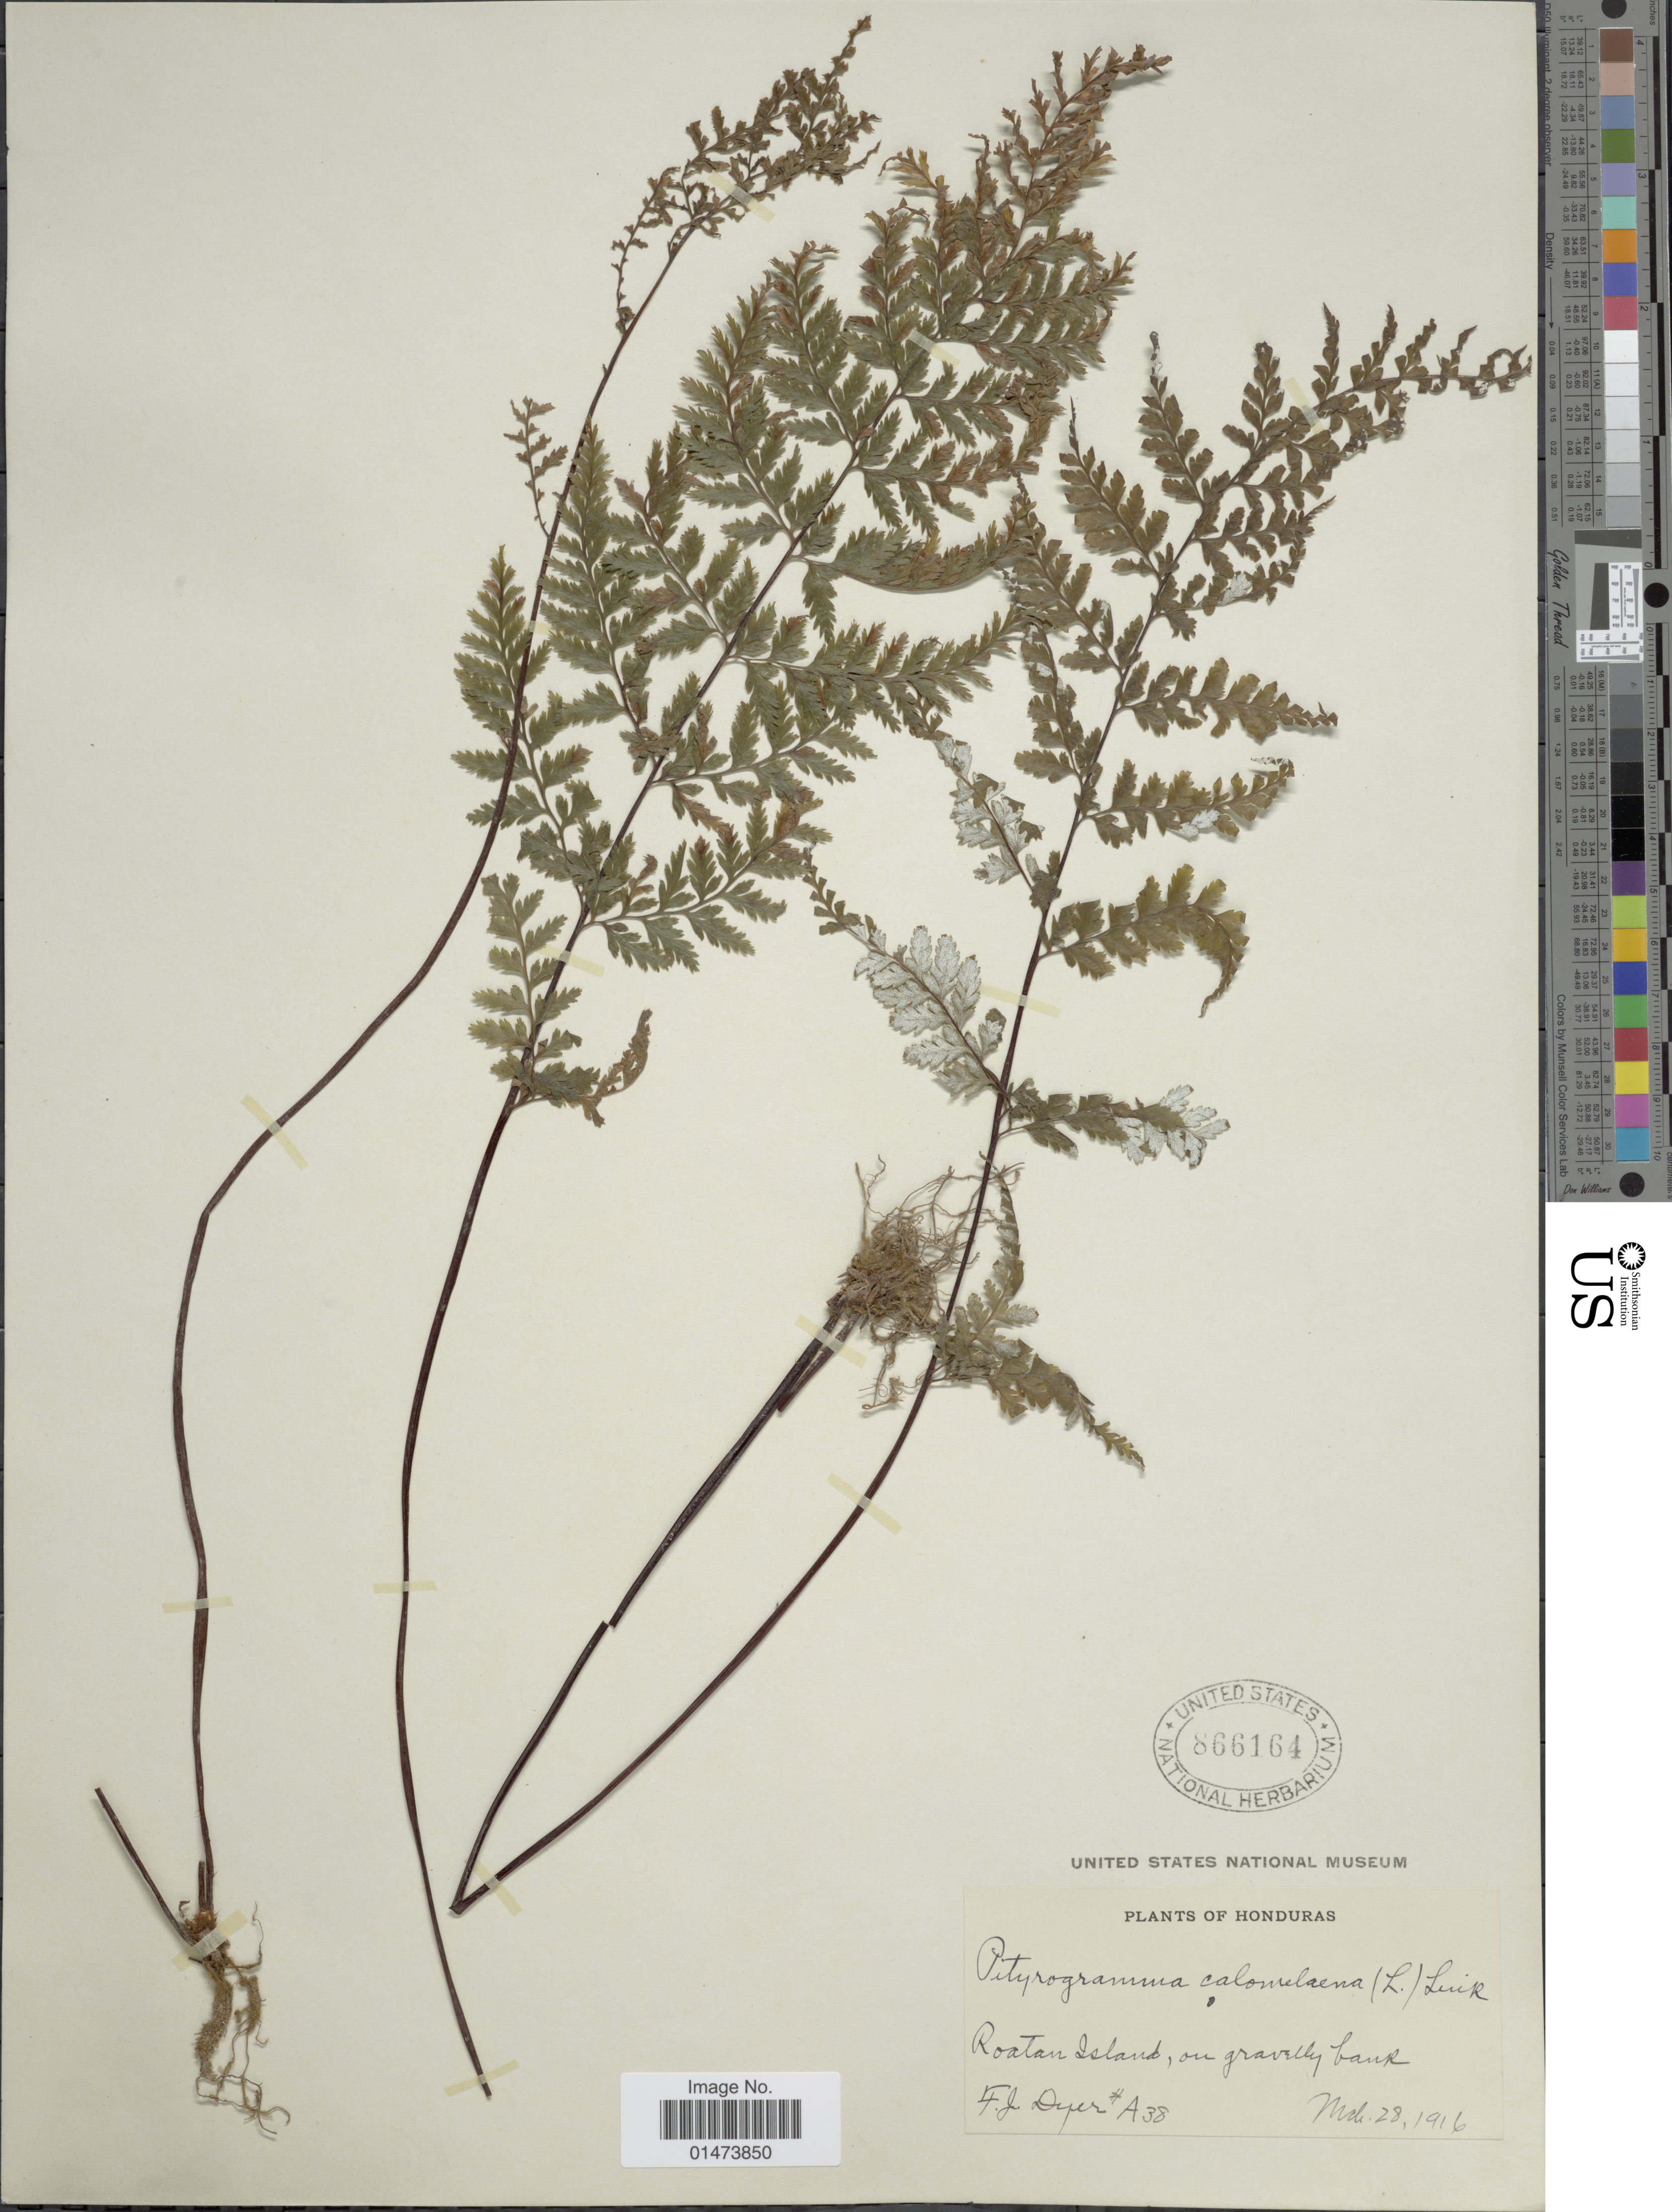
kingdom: Plantae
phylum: Tracheophyta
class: Polypodiopsida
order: Polypodiales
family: Pteridaceae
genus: Pityrogramma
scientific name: Pityrogramma calomelanos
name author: (L.) Link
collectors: F. J. Dyer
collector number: A38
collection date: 1916-03-28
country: Honduras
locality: Roatan Island, on gravalley bank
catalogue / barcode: US 866164